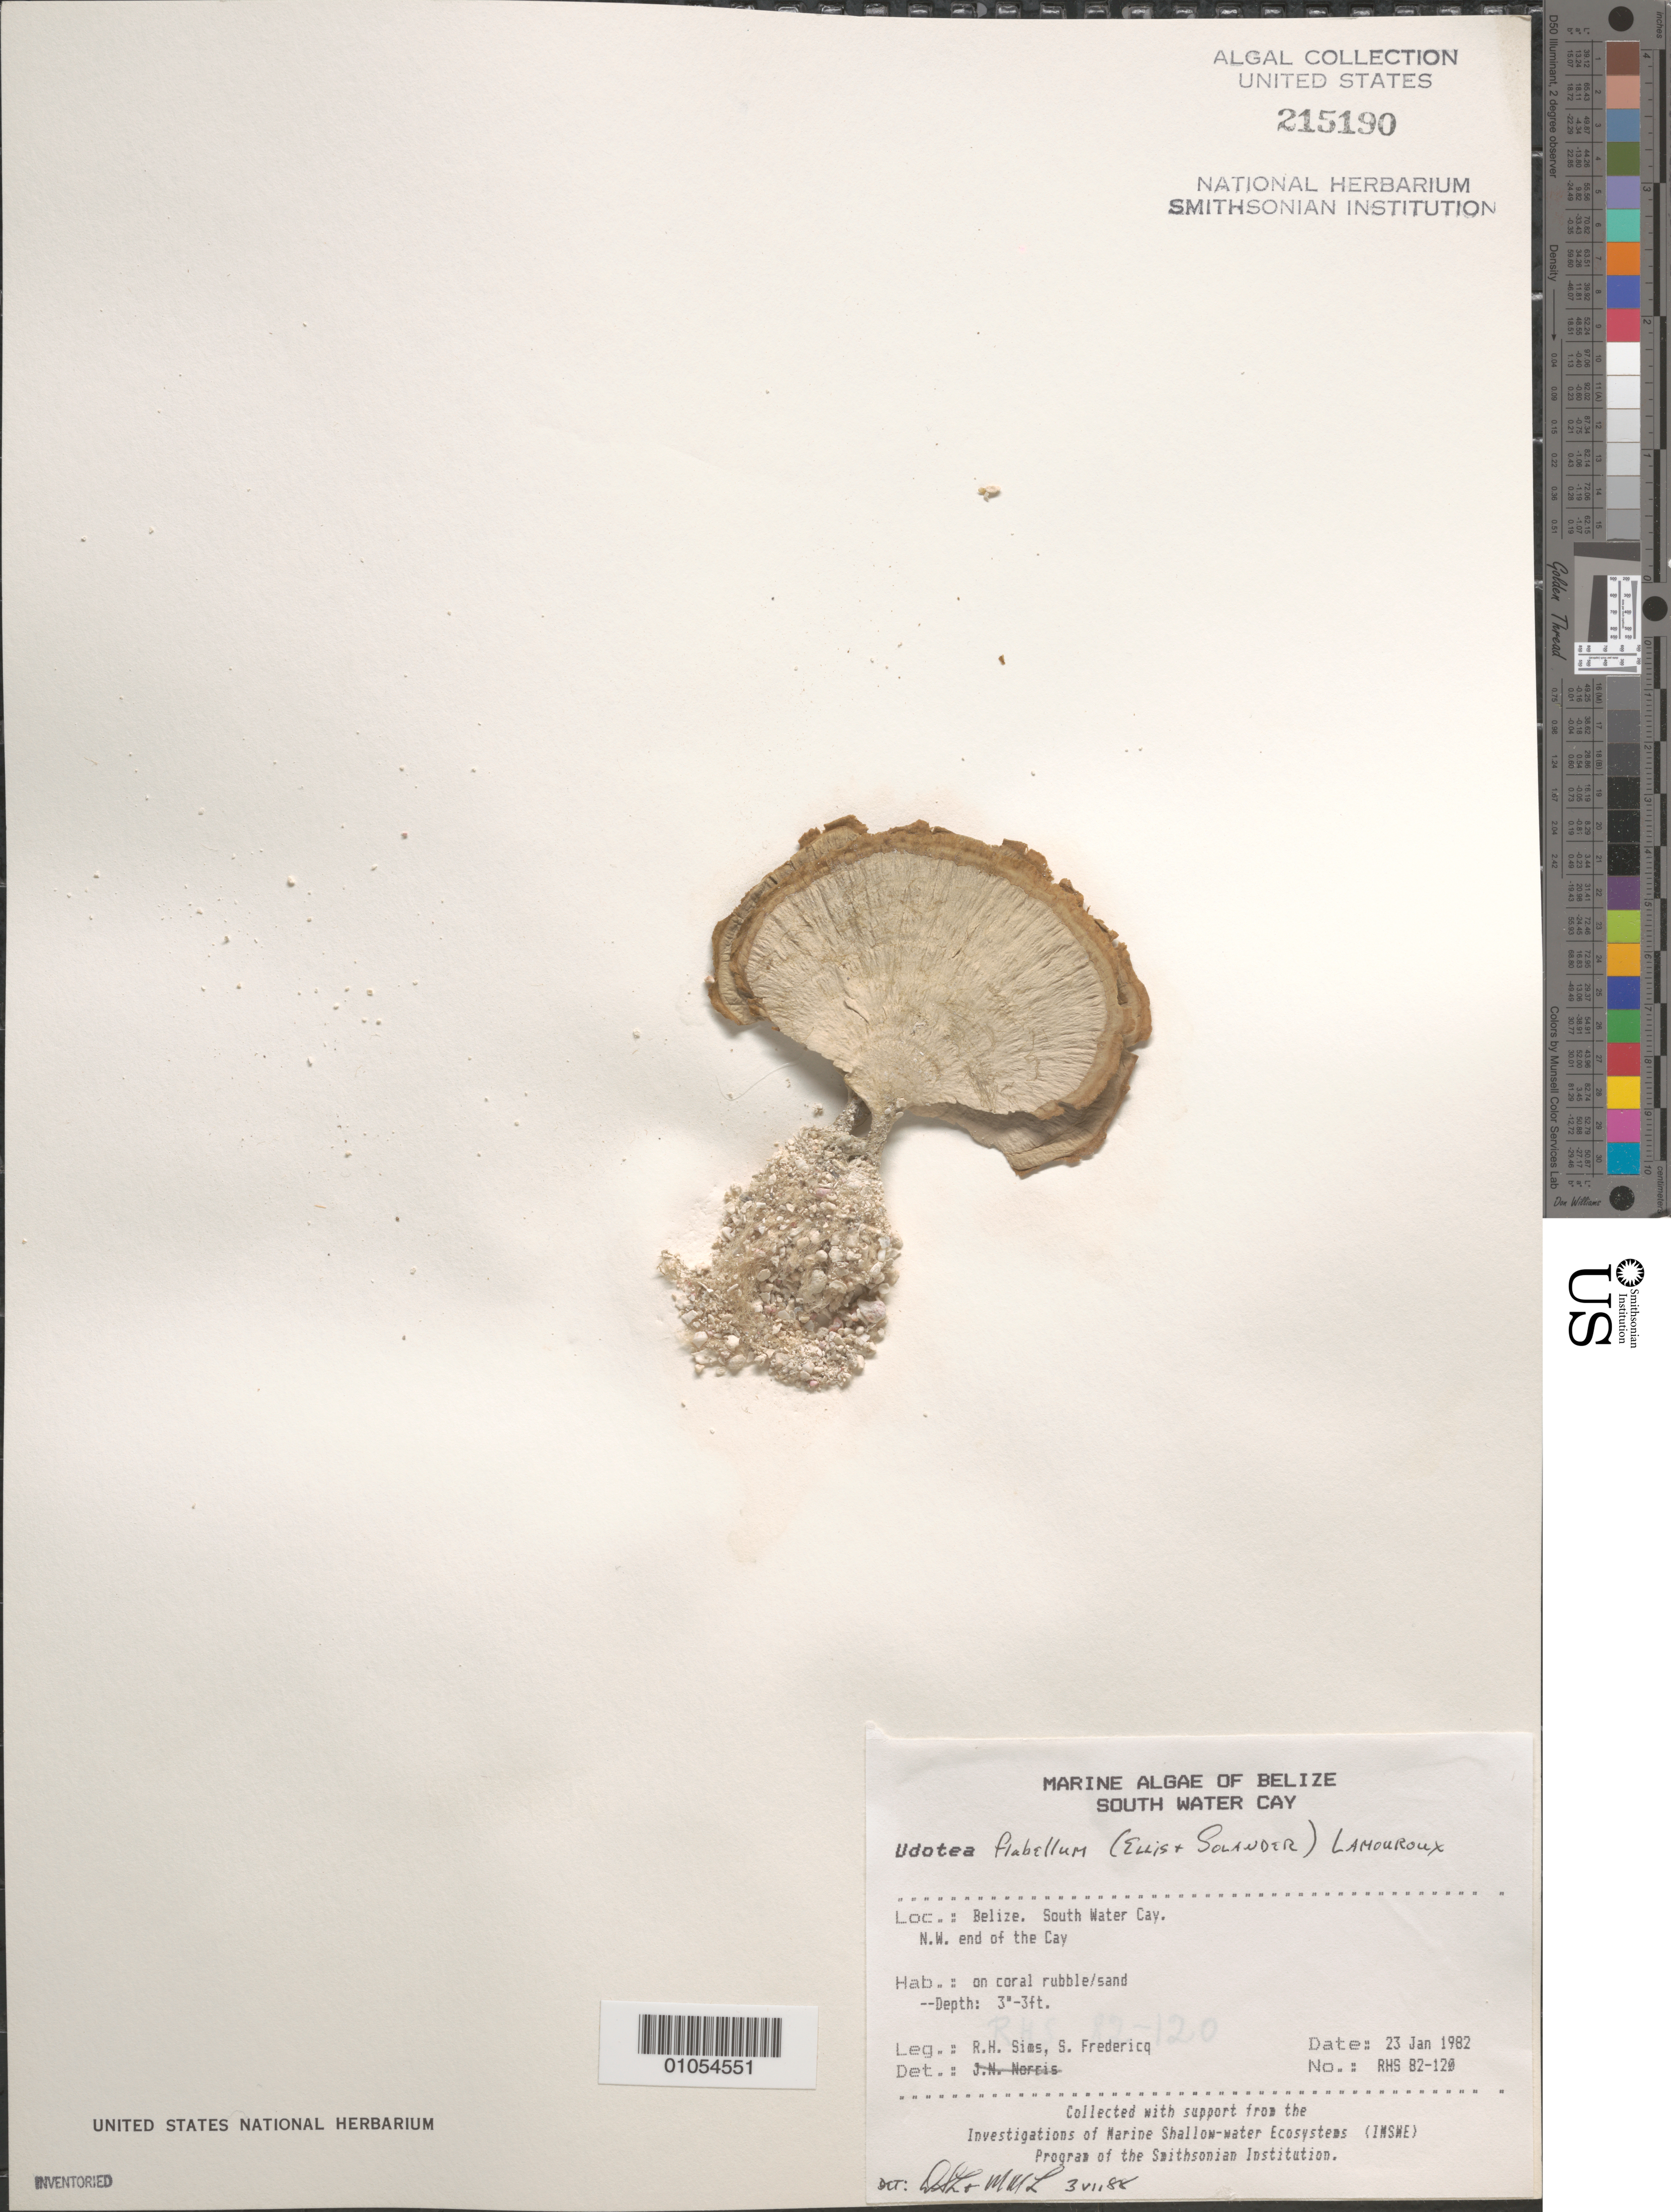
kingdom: Plantae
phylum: Chlorophyta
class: Ulvophyceae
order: Bryopsidales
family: Udoteaceae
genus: Udotea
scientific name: Udotea flabellum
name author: (J. Ellis & Sol.) M. Howe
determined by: Littler, D. S.; Littler, M. M.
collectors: R. H. Sims & S. Fredericq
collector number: RHS 82-120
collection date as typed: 23 Jan 1982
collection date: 1982-01-23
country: Belize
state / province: Stann Creek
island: South Water Cay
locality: Northwest end of cay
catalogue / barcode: US 215190